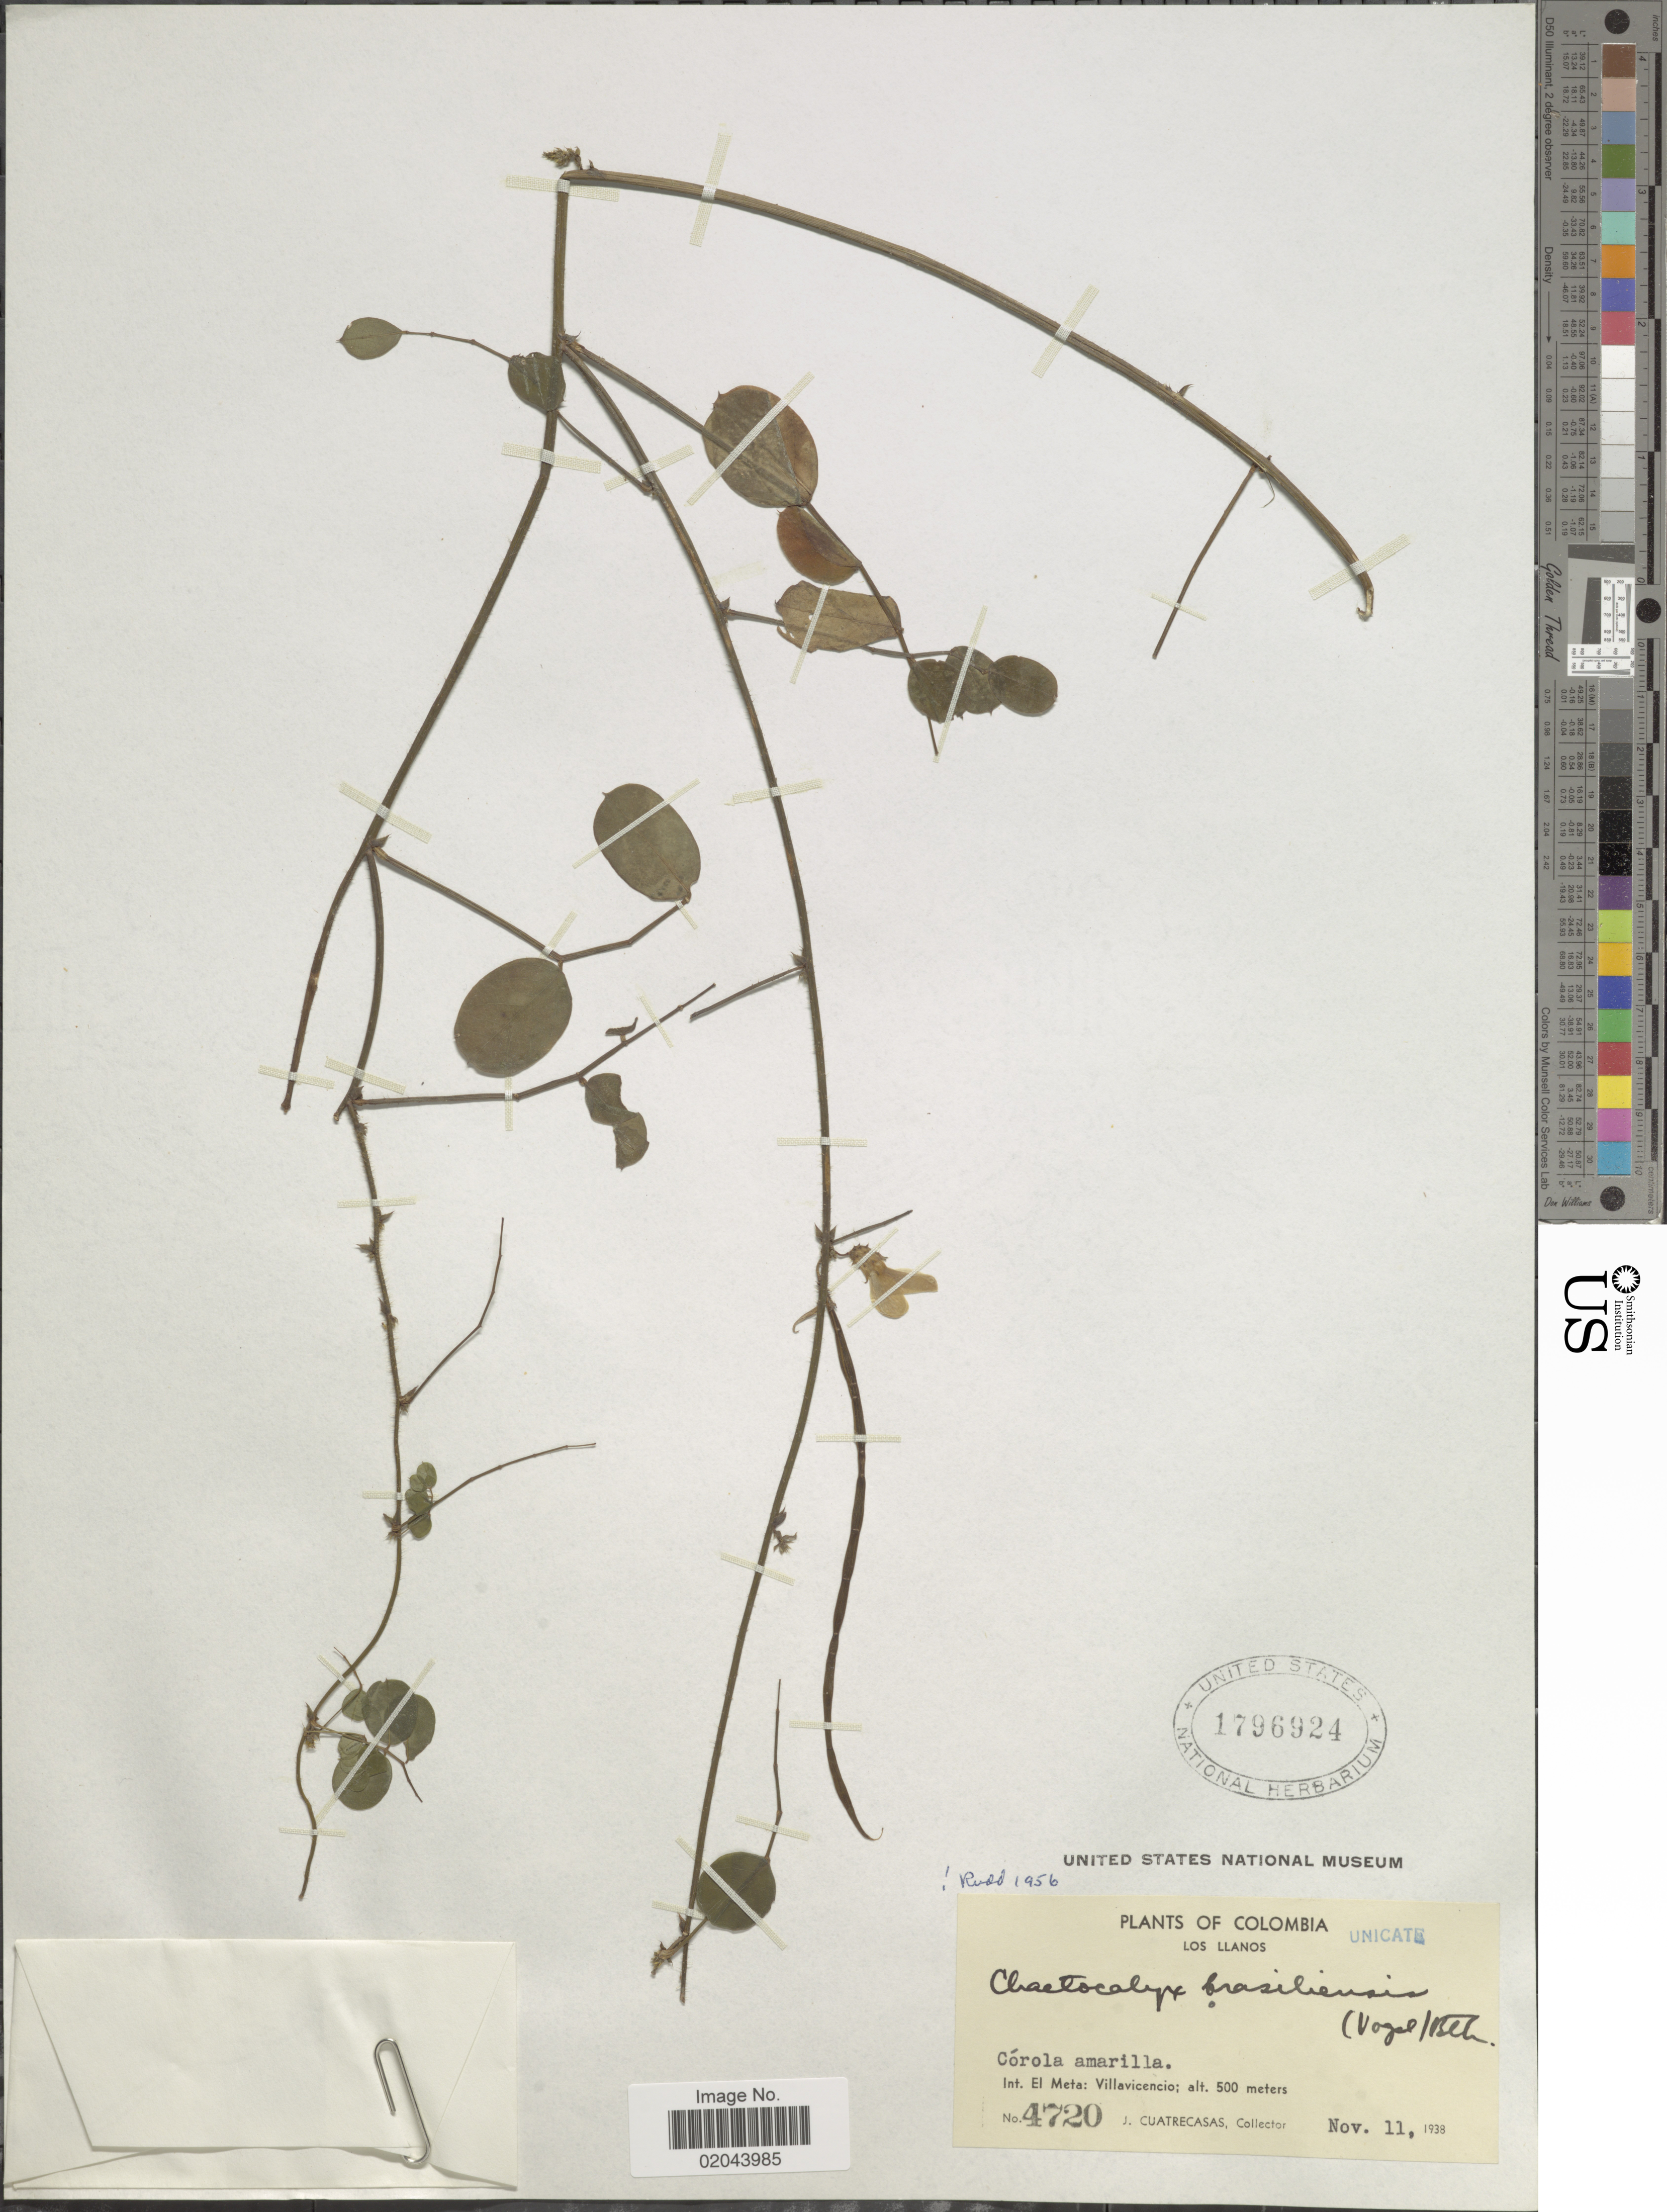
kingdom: Plantae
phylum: Tracheophyta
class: Magnoliopsida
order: Fabales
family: Fabaceae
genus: Chaetocalyx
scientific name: Chaetocalyx brasiliensis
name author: (Vogel) Benth.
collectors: J. Cuatrecasas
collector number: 4720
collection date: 1938-11-11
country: Colombia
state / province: Meta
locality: Los Llanos, Córola amarilla. Int El Meta: Villavicencio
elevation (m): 500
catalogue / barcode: US 1796924